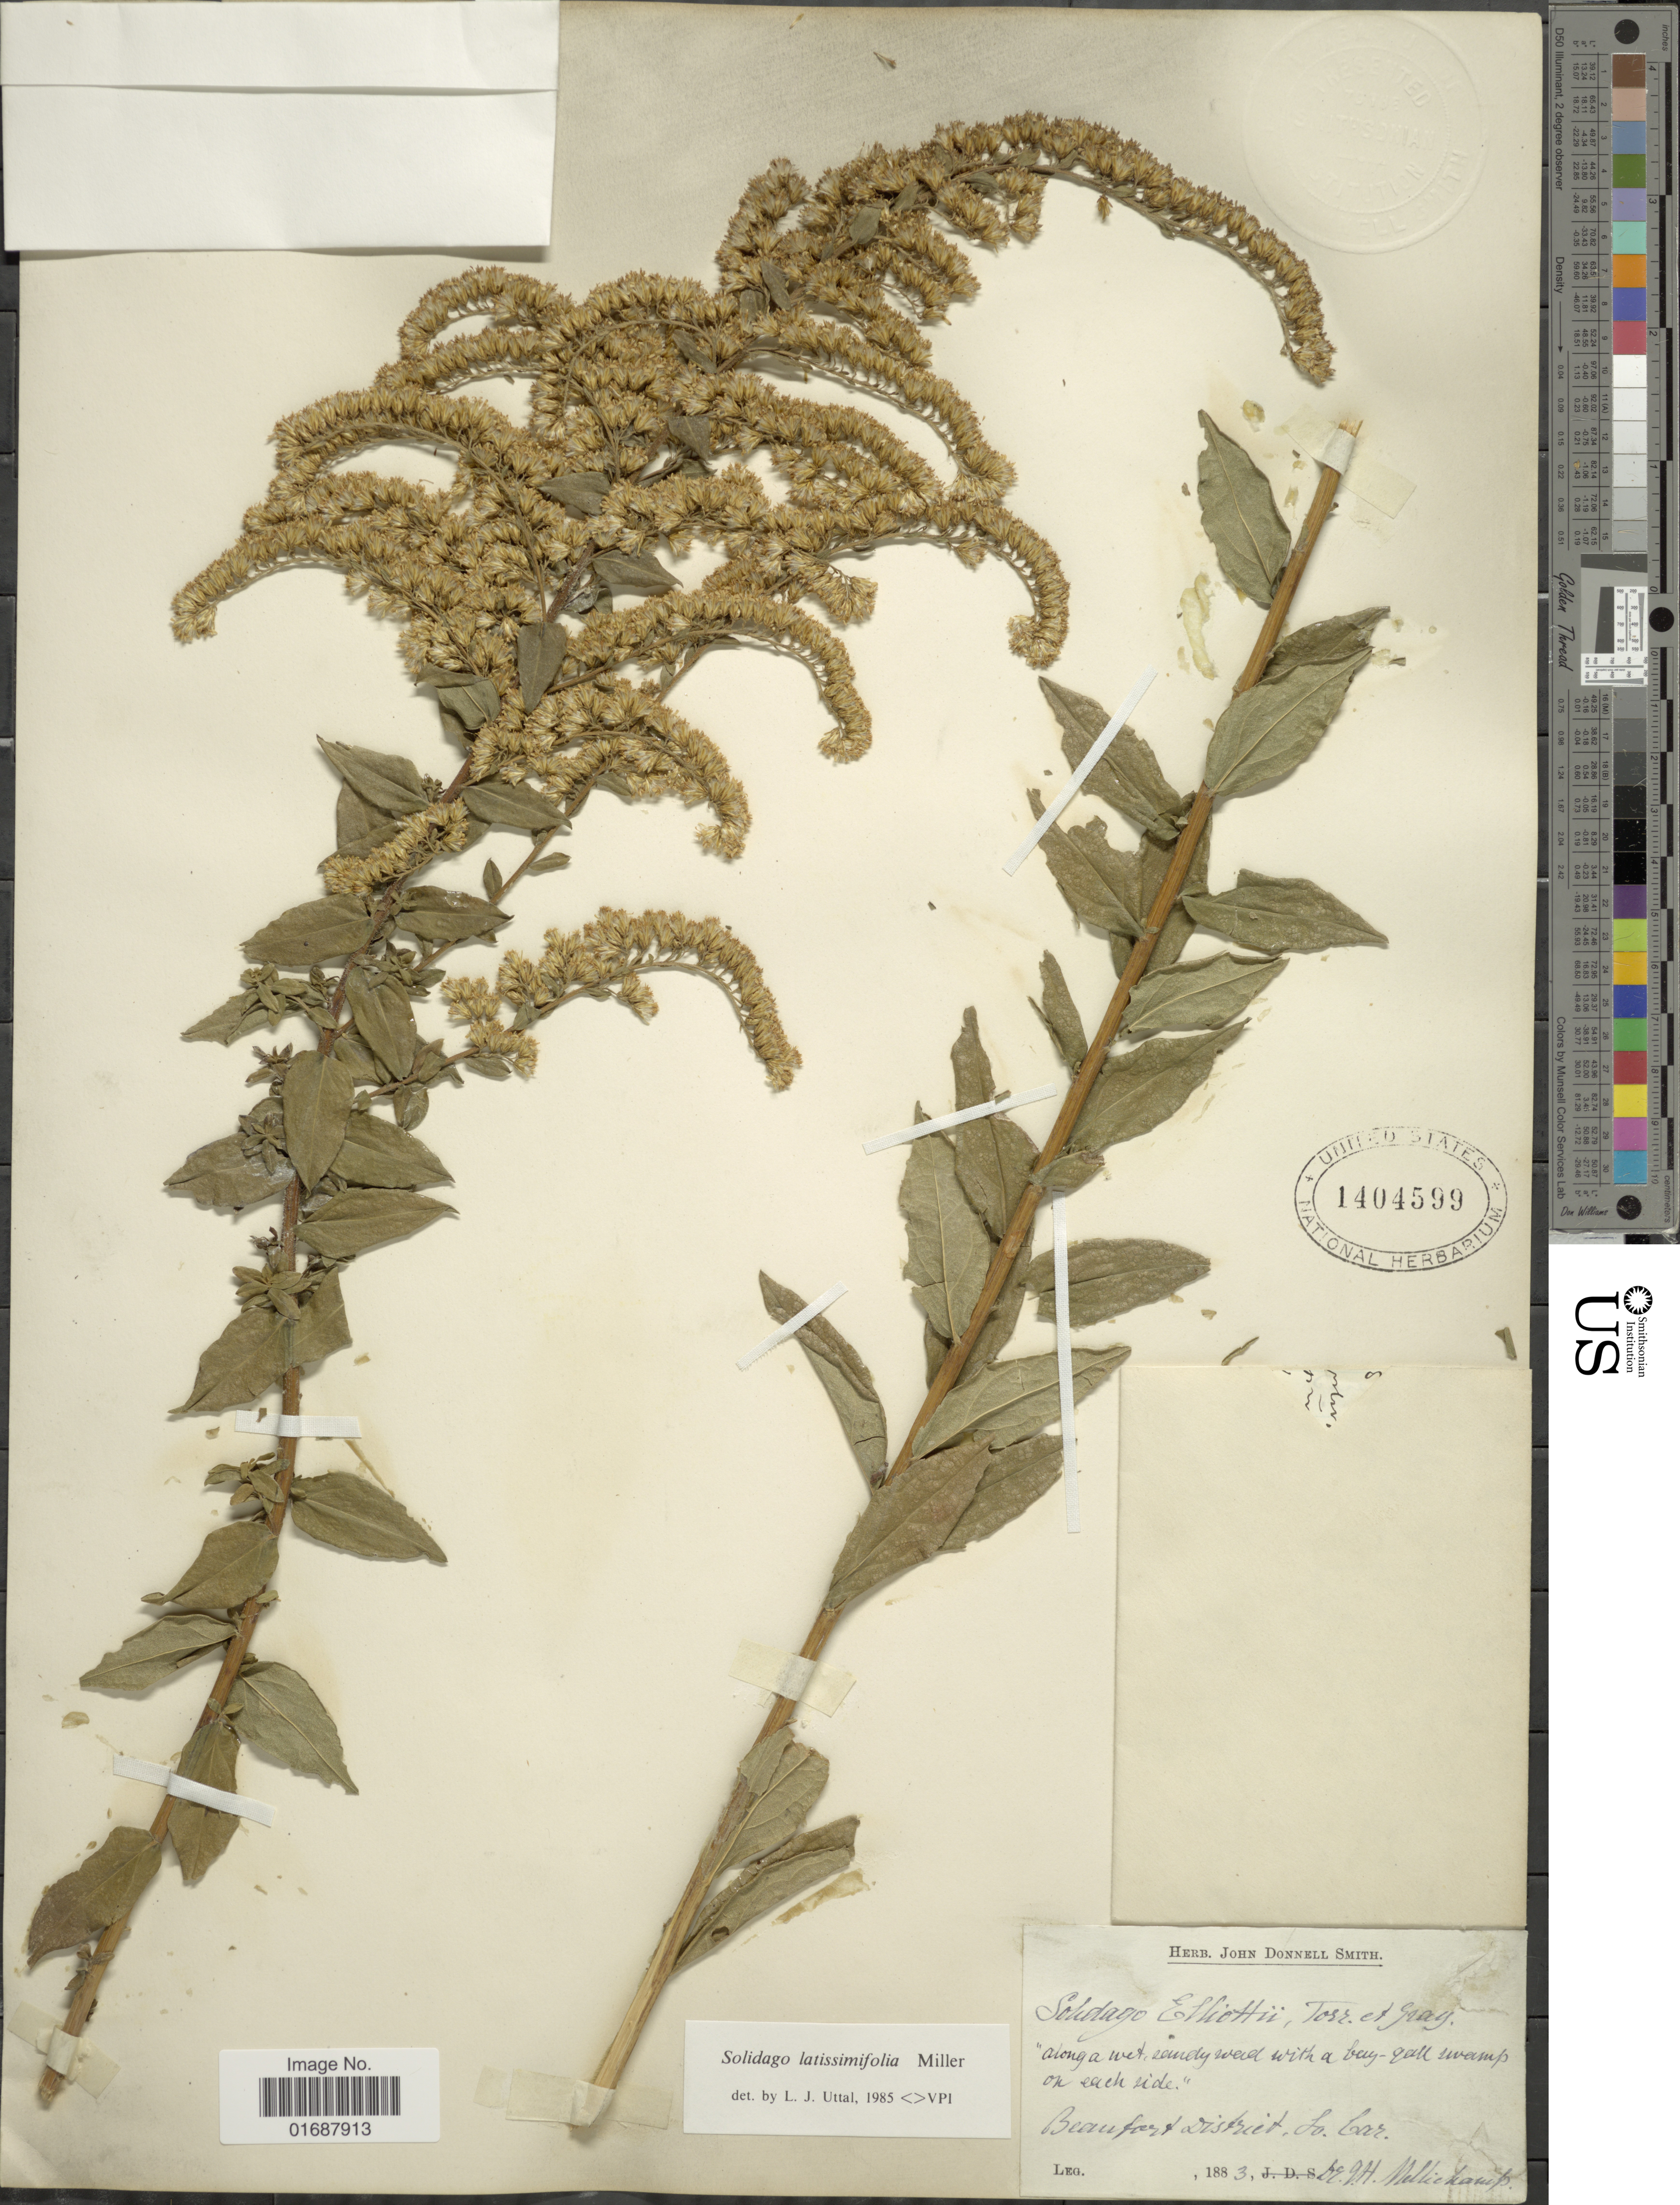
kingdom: Plantae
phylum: Tracheophyta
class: Magnoliopsida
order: Asterales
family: Asteraceae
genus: Solidago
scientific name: Solidago latissimifolia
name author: Mill.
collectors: J. H. Mellichamp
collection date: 1883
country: United States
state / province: South Carolina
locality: Beaufort District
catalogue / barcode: US 1404599